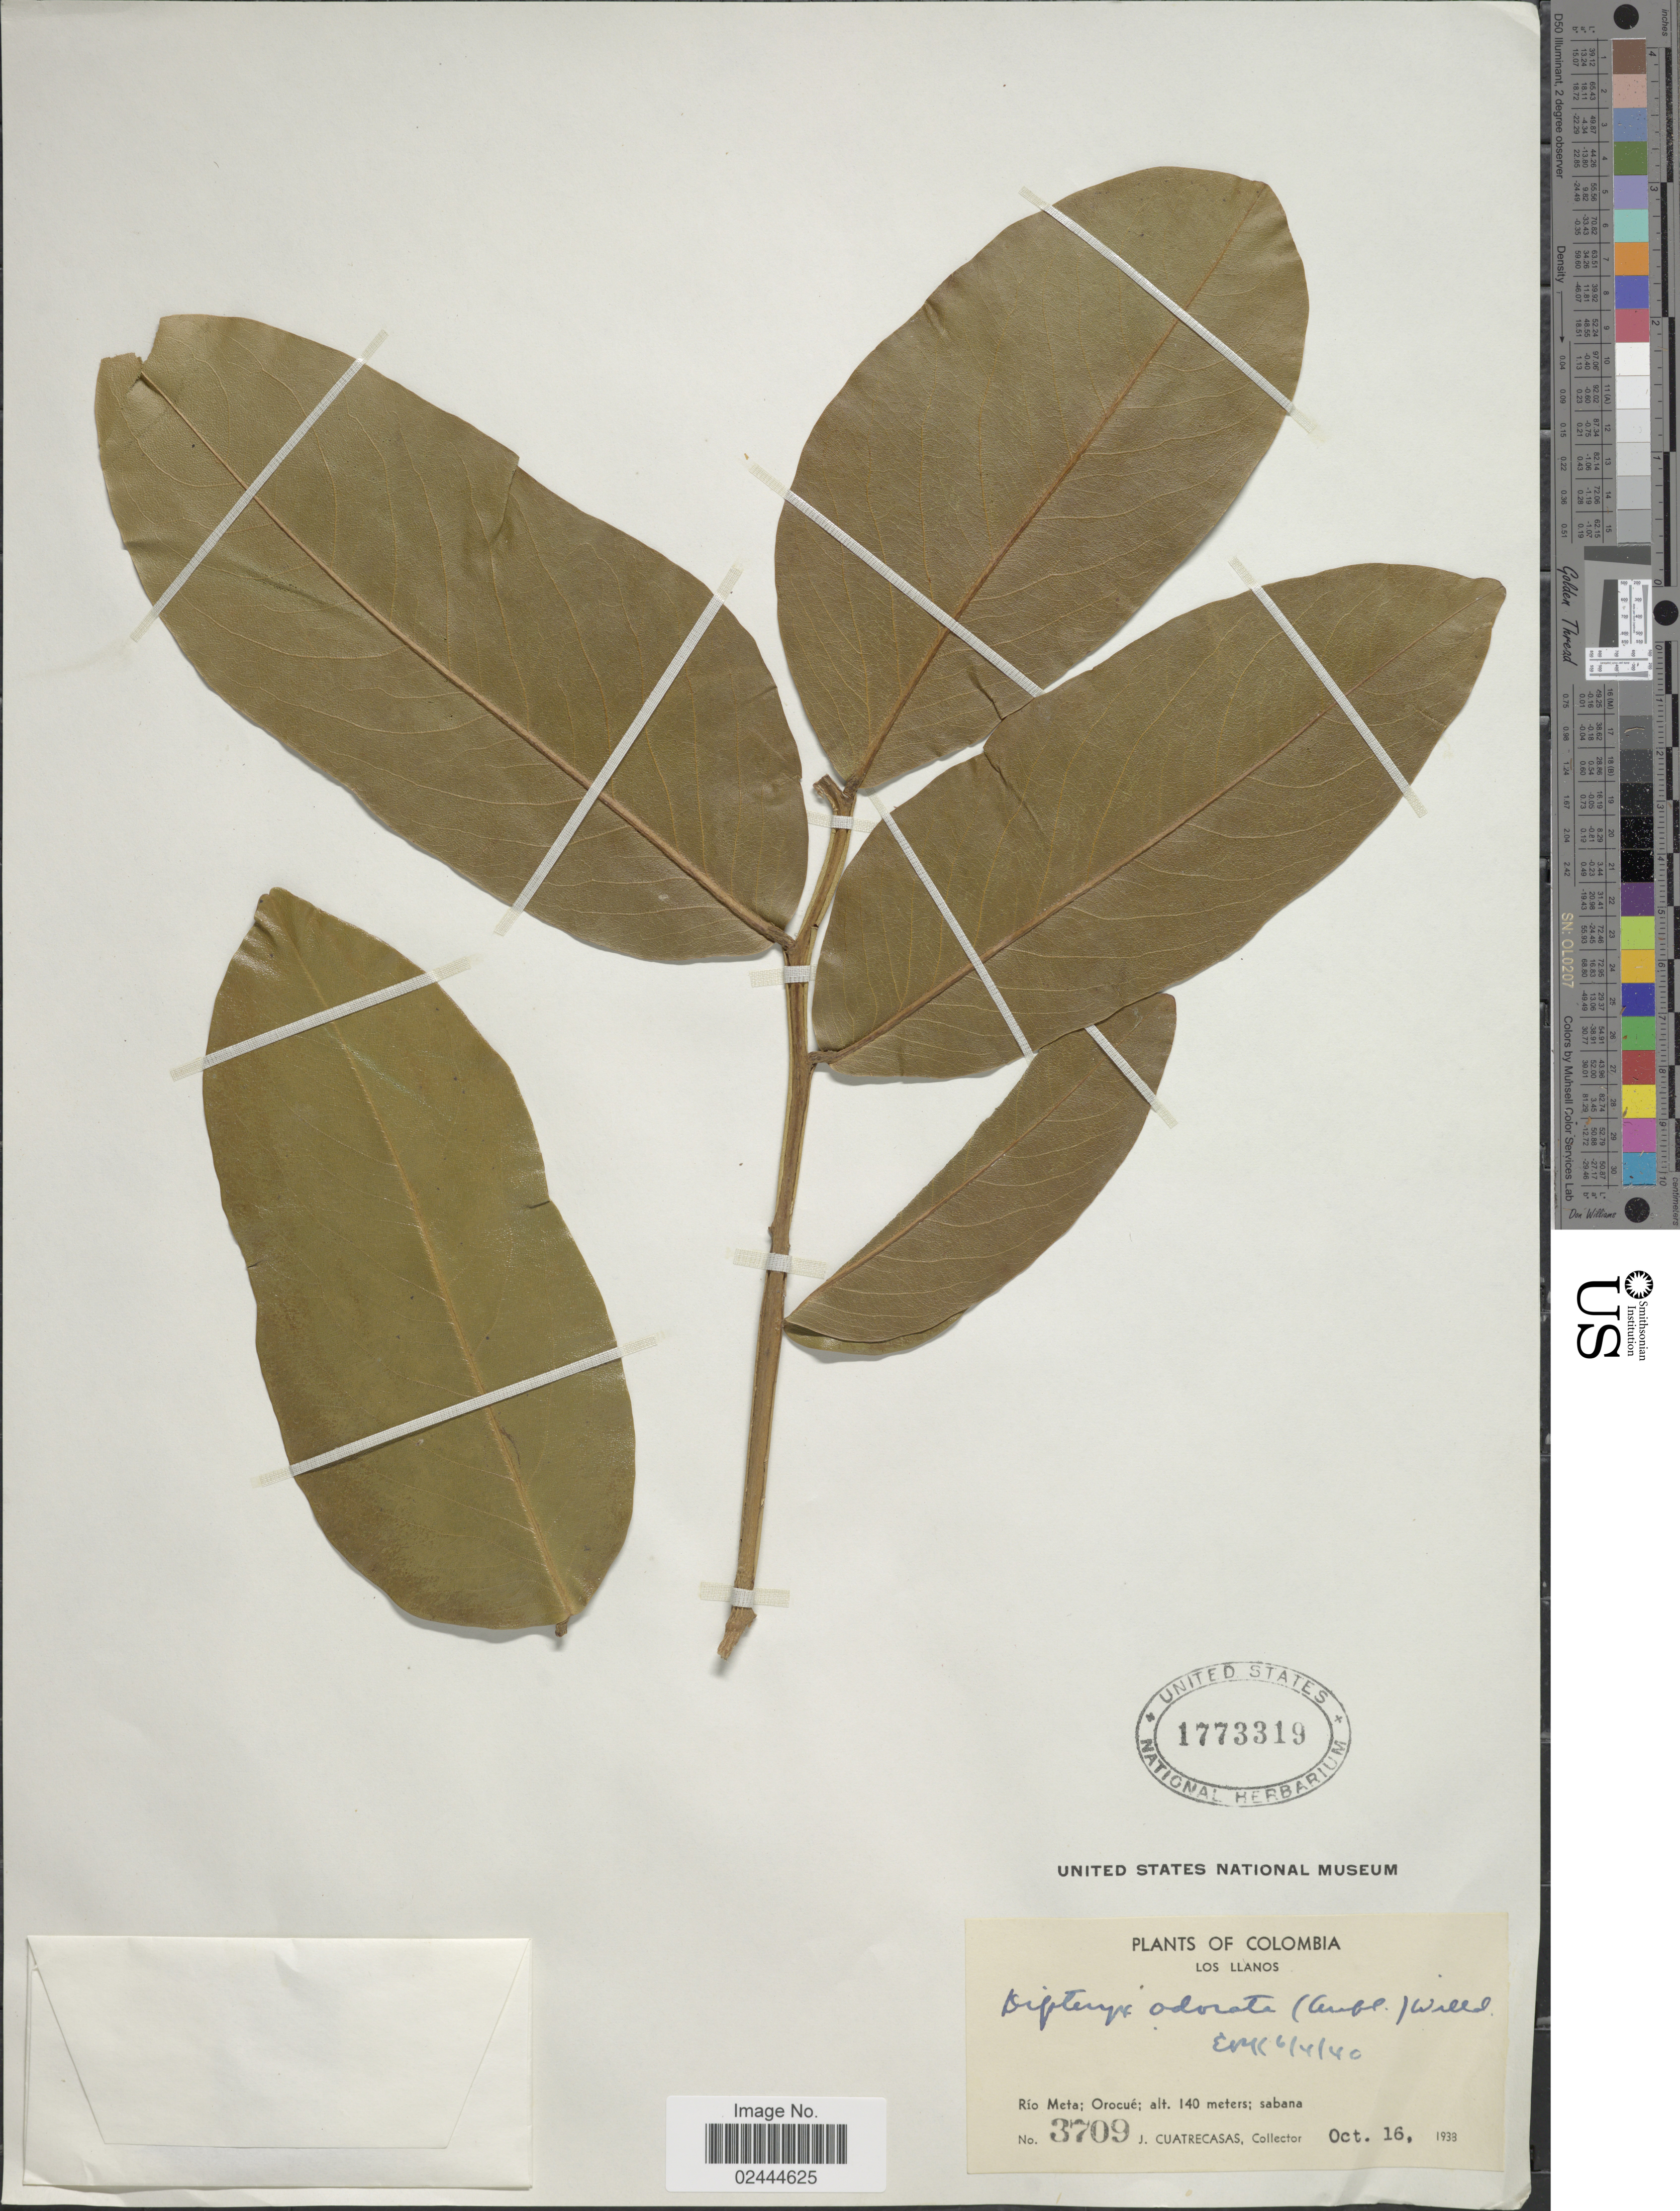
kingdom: Plantae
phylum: Tracheophyta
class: Magnoliopsida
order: Fabales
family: Fabaceae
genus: Dipteryx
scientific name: Dipteryx odorata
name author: (Aubl.) Willd.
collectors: J. Cuatrecasas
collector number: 3709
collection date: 1933-10-16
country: Colombia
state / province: Meta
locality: Los Llanos. Río Meta; Orocué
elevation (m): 140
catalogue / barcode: US 1773319